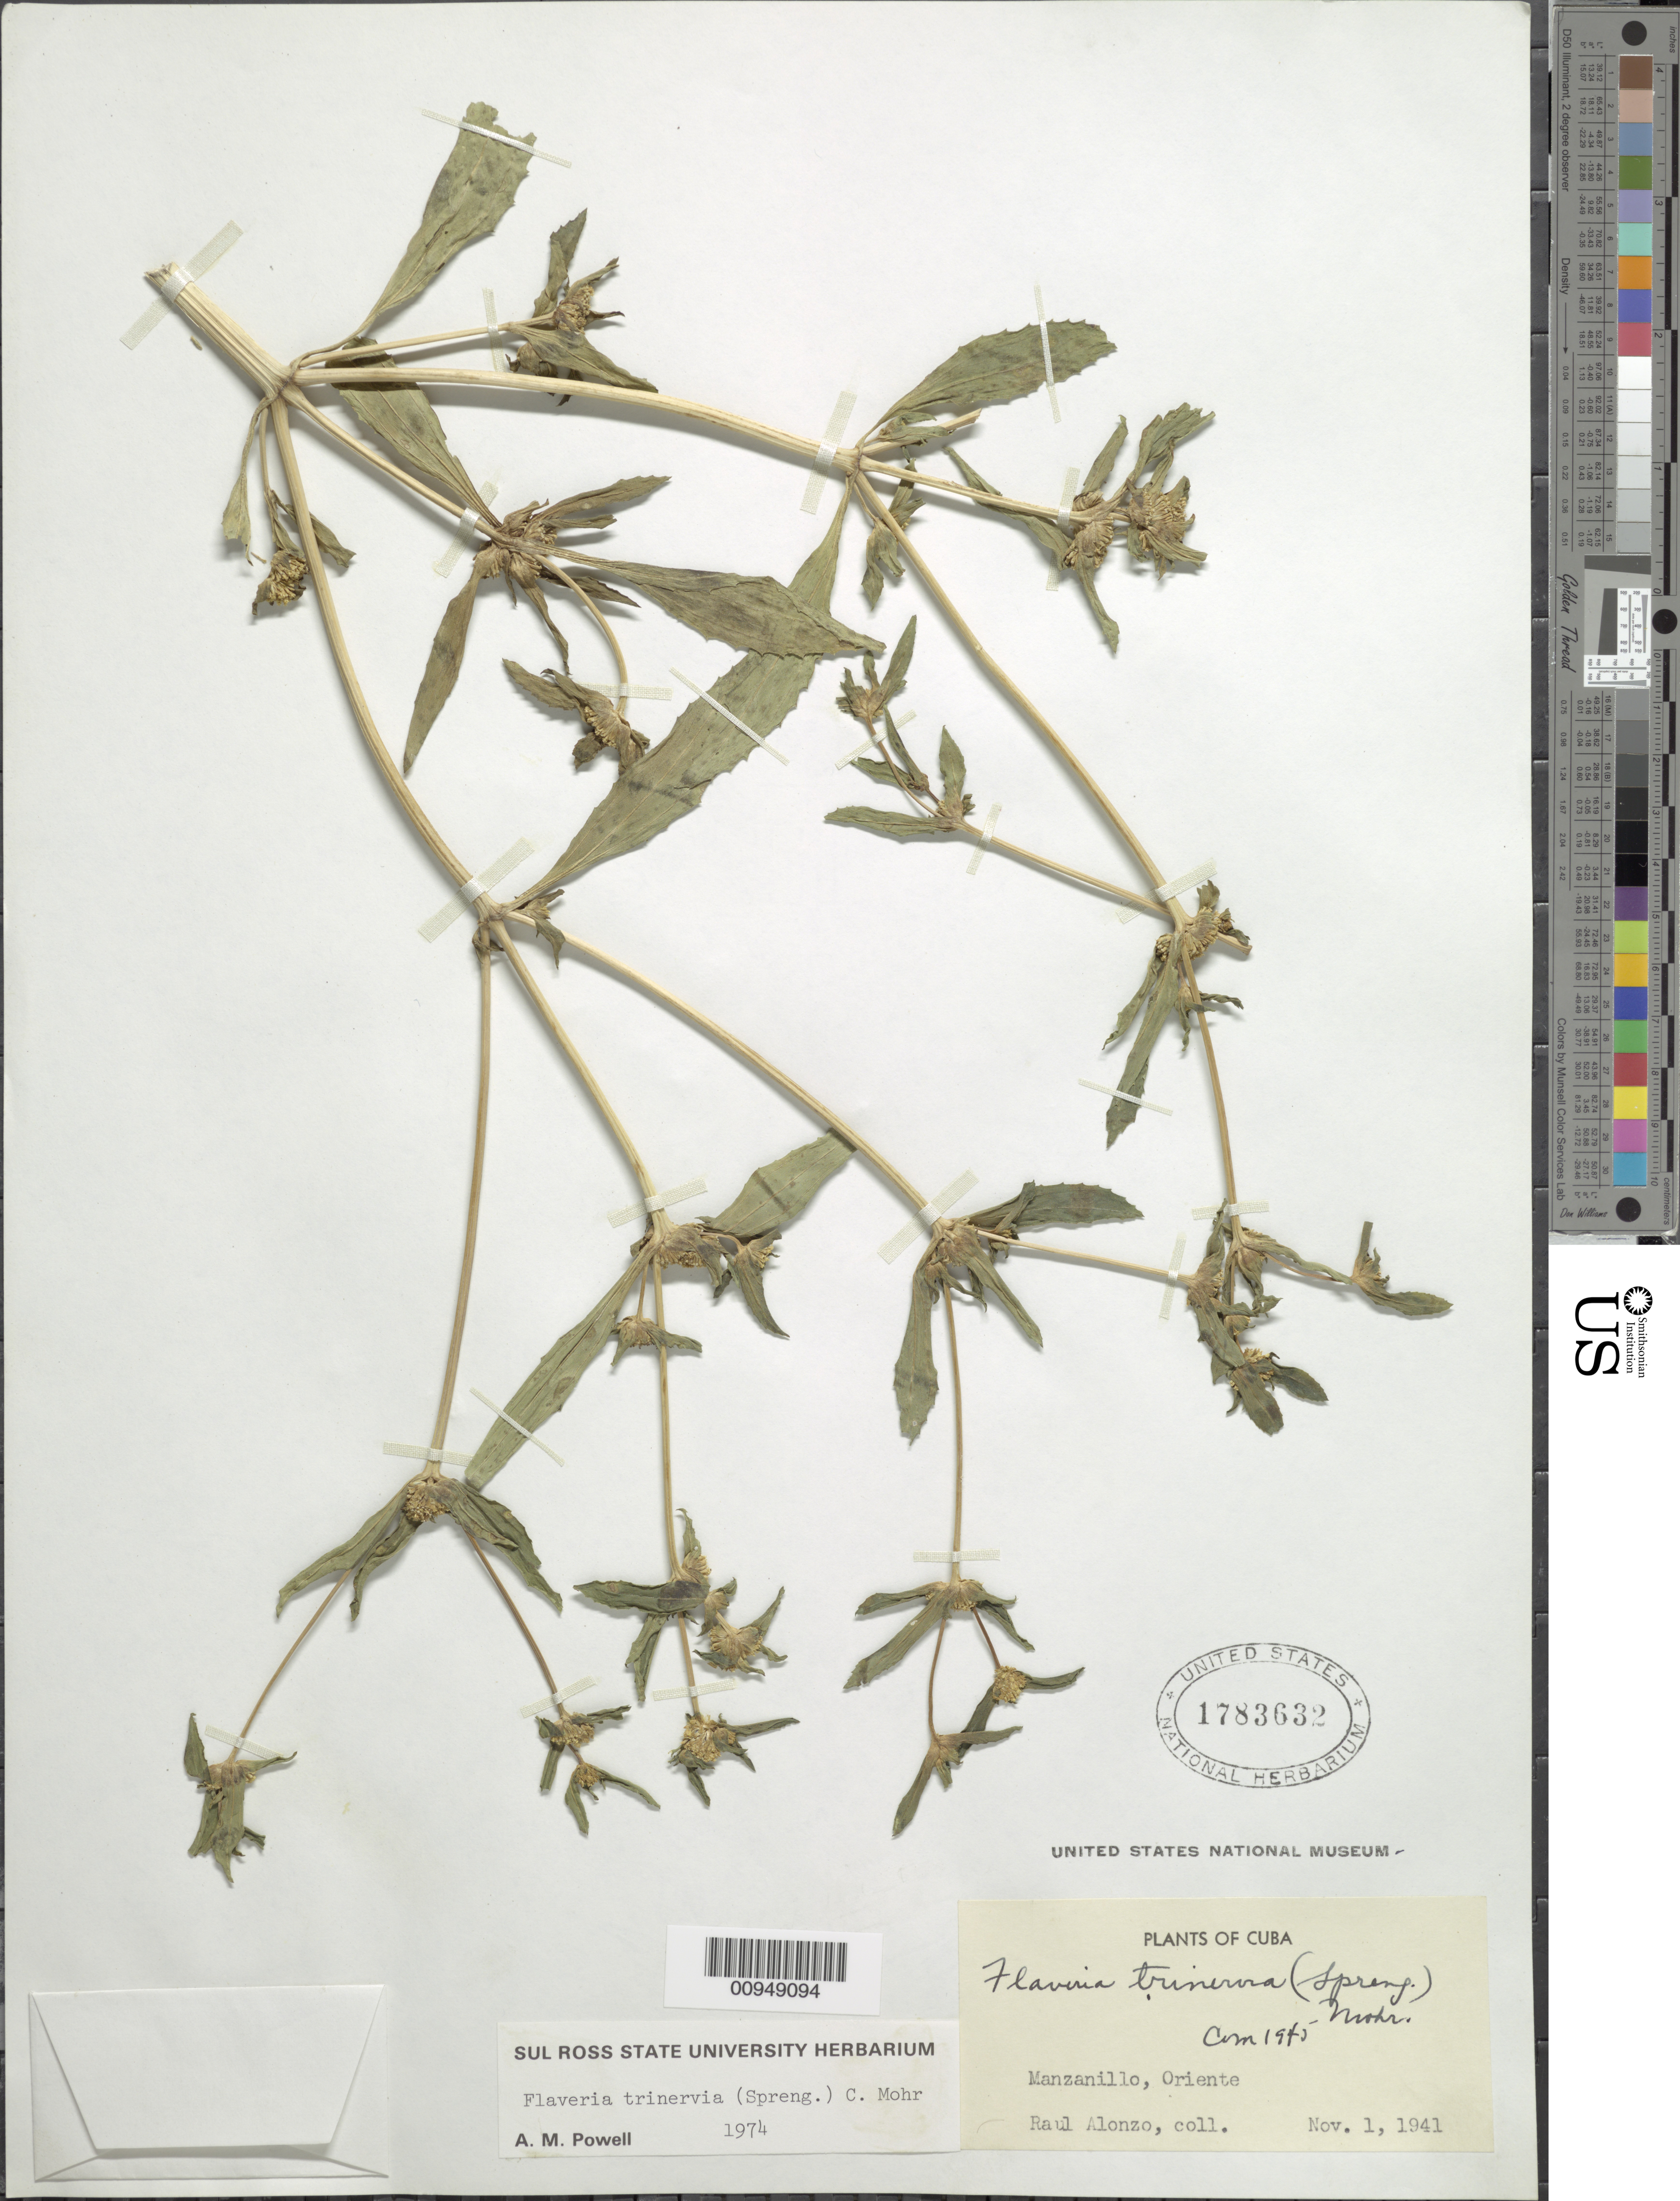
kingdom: Plantae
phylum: Tracheophyta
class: Magnoliopsida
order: Asterales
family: Asteraceae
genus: Flaveria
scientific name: Flaveria trinervia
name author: (Spreng.) C. Mohr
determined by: Powell, A. M.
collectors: R. Alonzo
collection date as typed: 01 Nov 1941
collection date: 1941-11-01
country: Cuba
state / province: Oriente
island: Cuba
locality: Manzanillo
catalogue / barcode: US 1783632